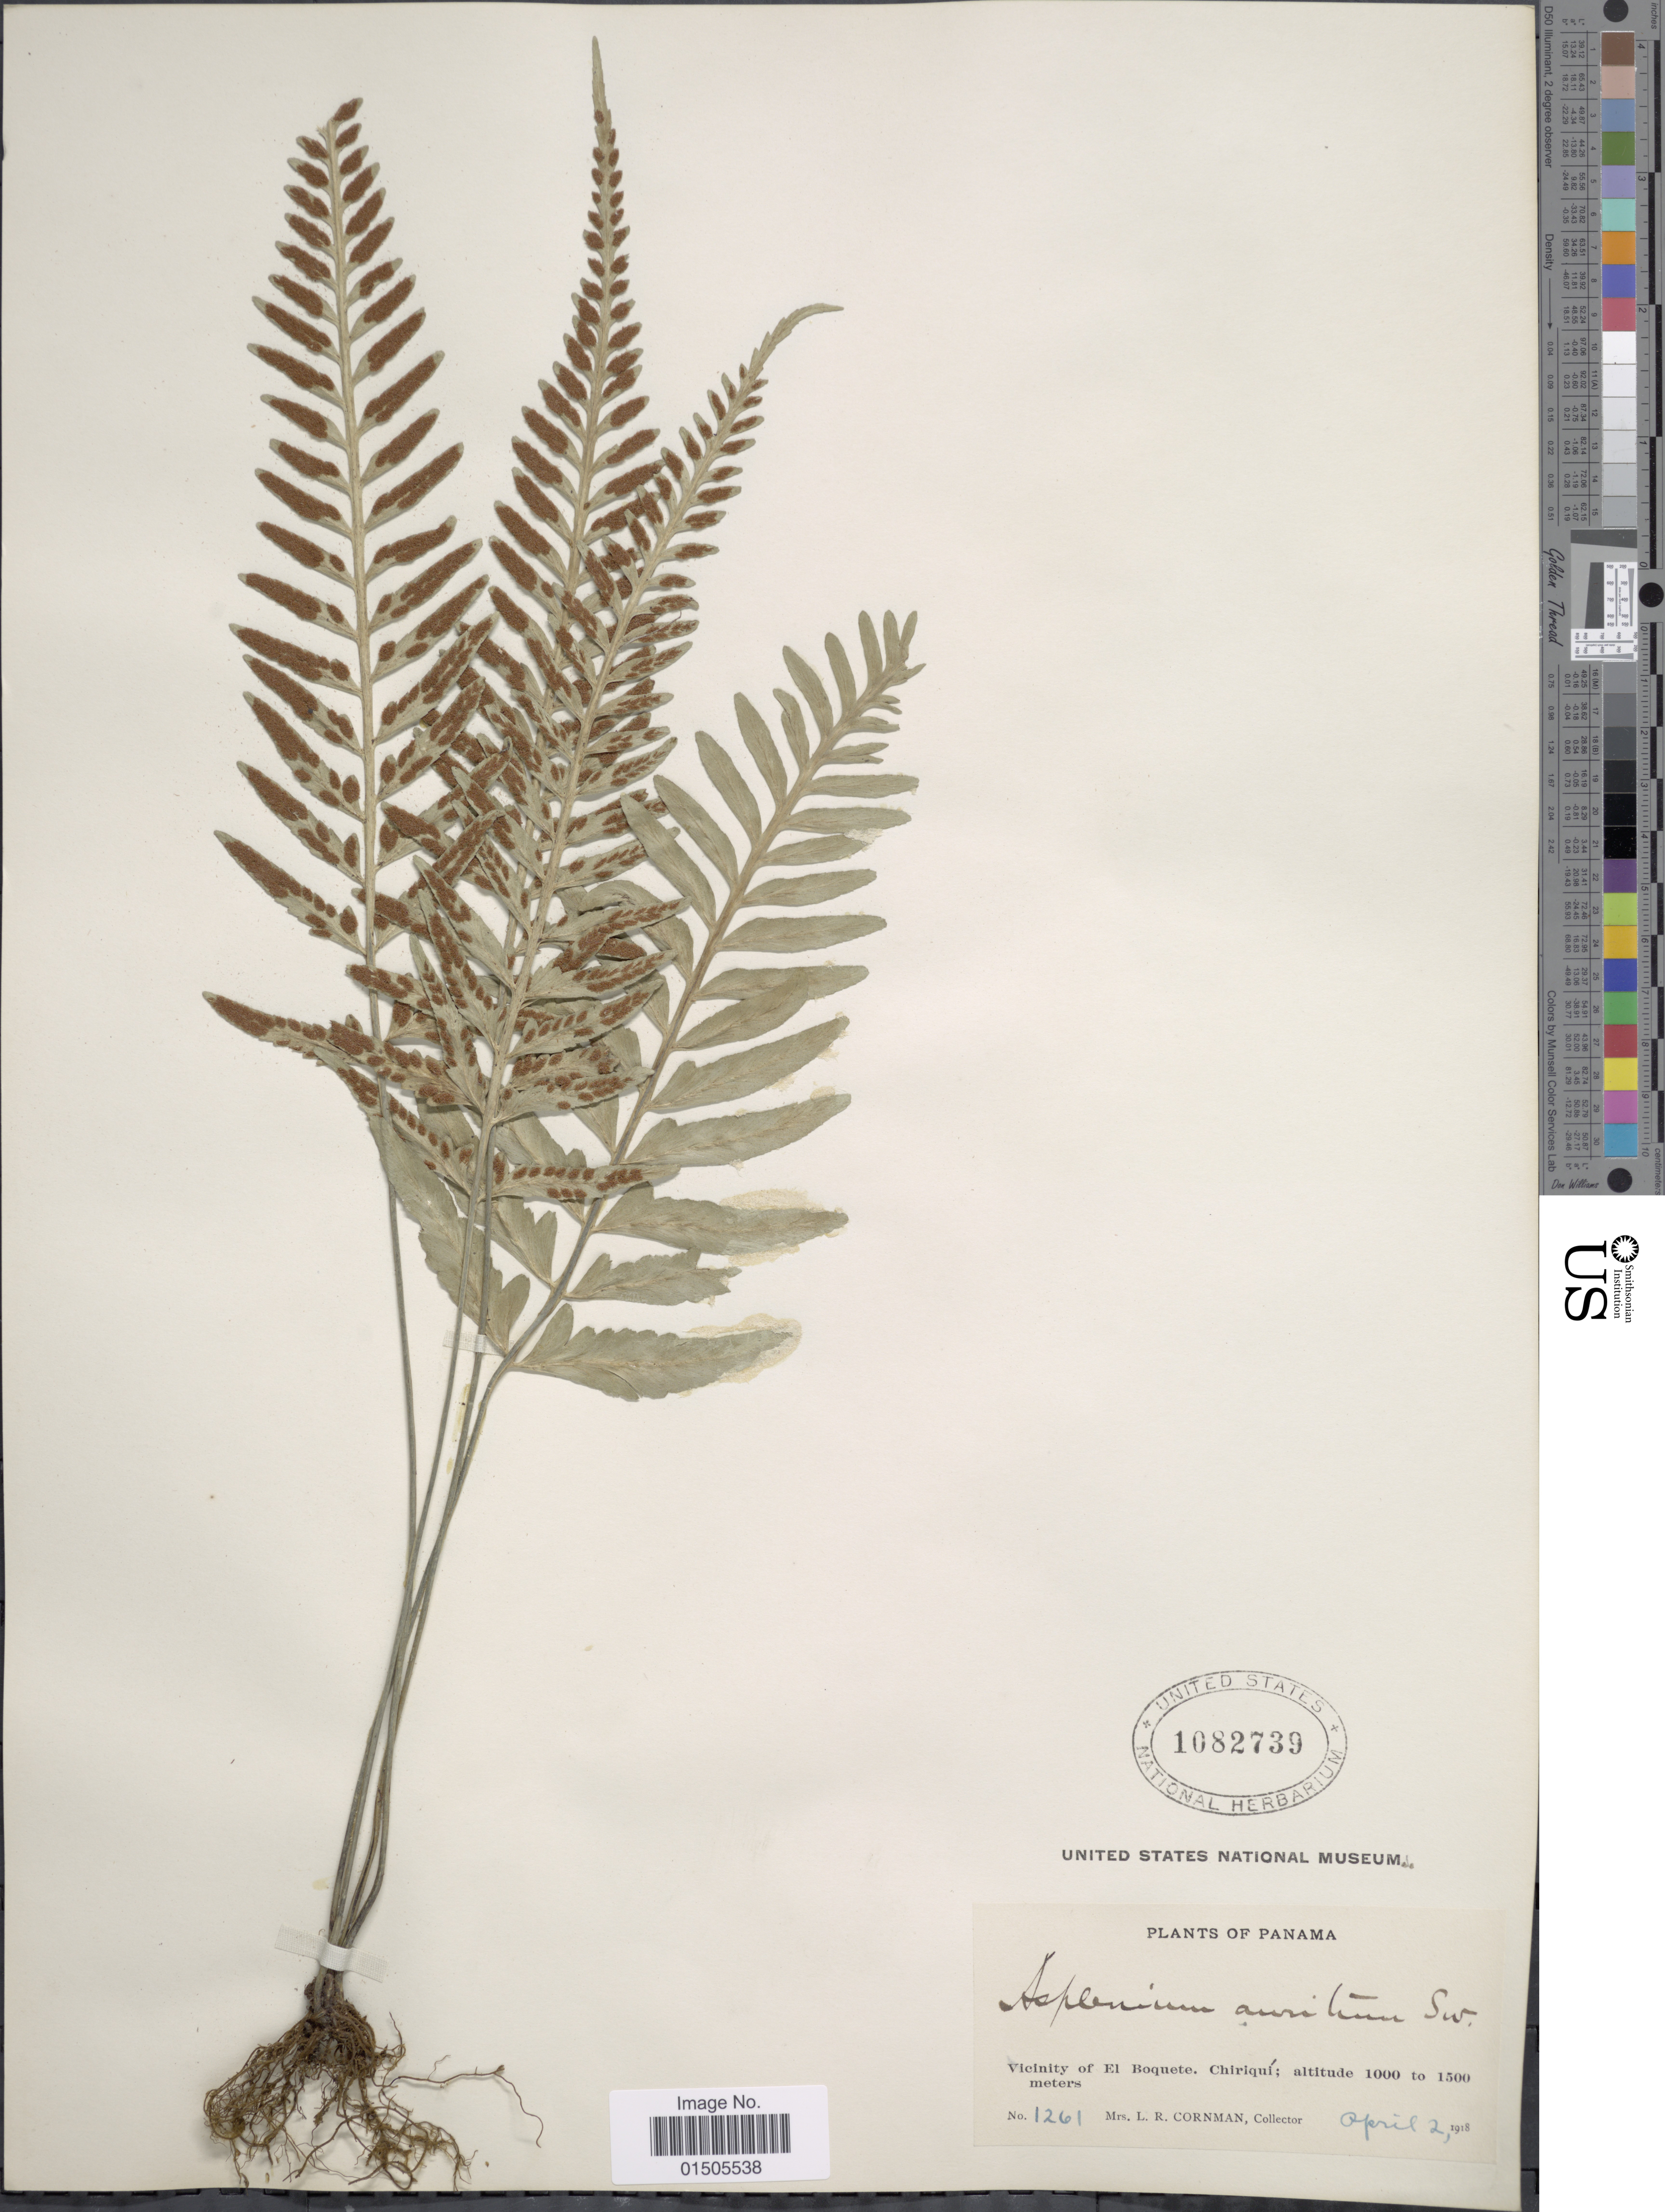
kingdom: Plantae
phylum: Tracheophyta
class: Polypodiopsida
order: Polypodiales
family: Aspleniaceae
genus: Asplenium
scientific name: Asplenium auritum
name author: Sw.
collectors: L. Cornman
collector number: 1261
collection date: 1918-04-02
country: Panama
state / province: Chiriqui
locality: Vicinity of El Boquete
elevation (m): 1000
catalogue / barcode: US 1082739